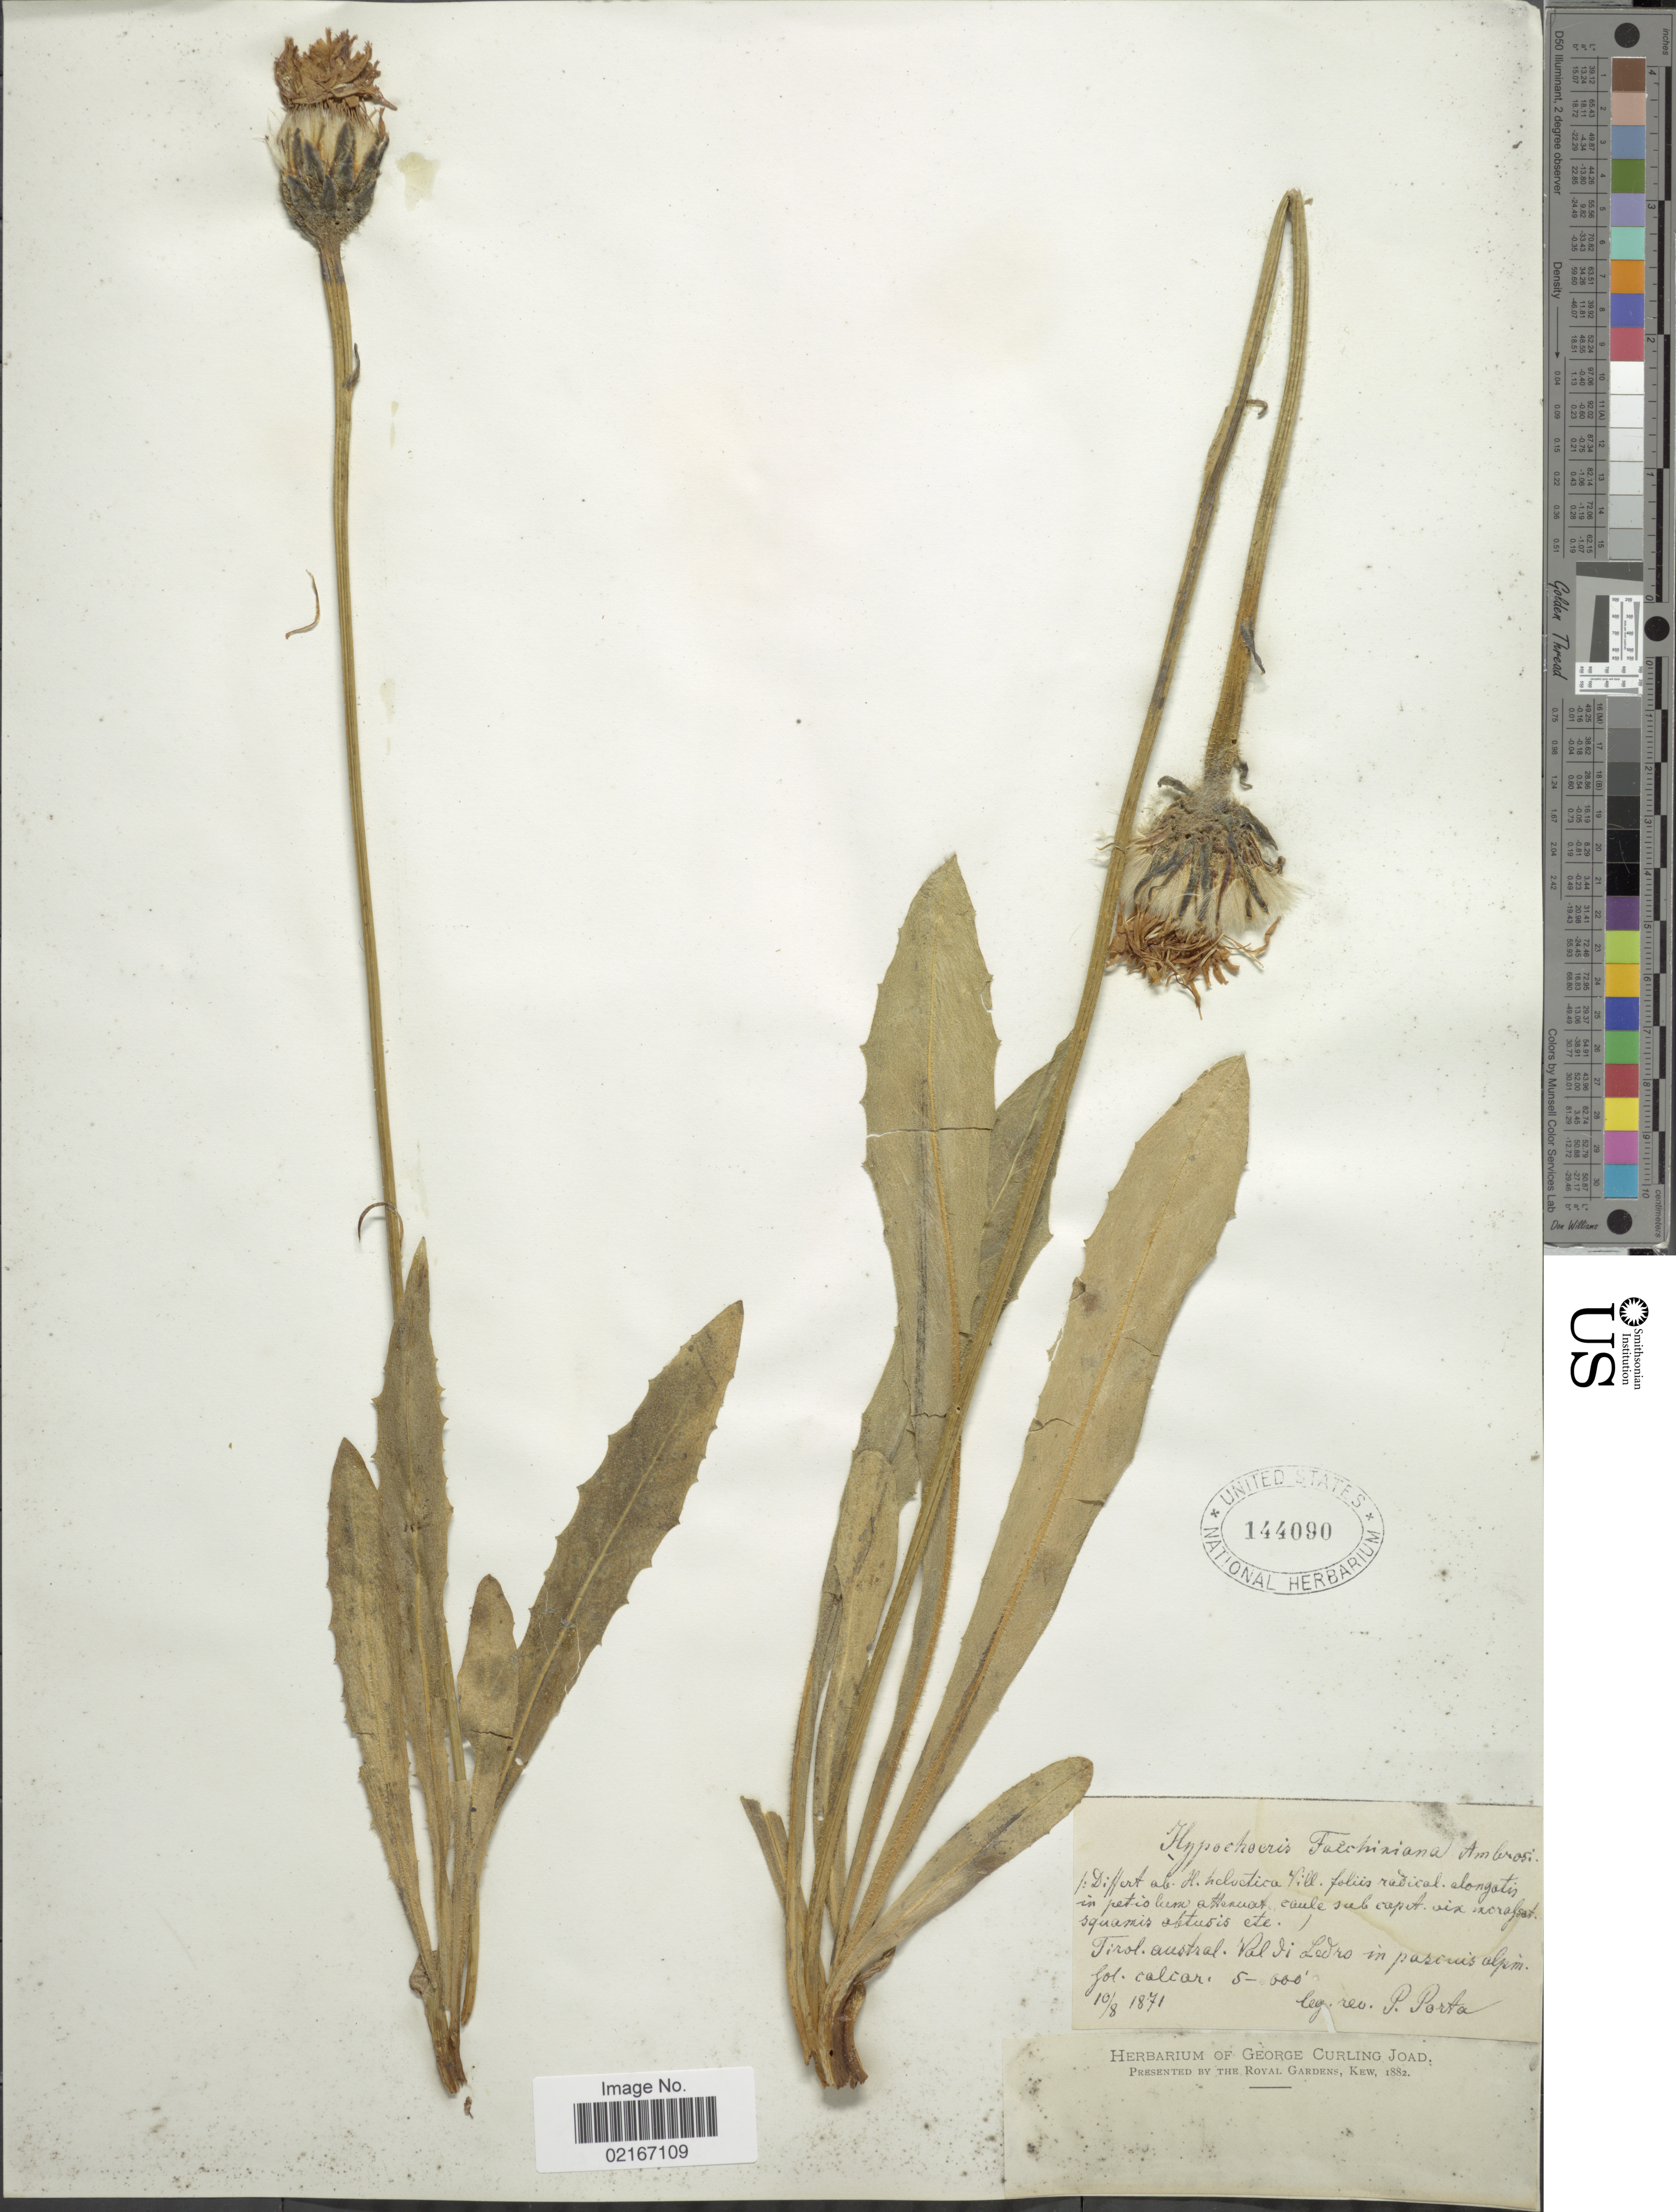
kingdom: Plantae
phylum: Tracheophyta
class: Magnoliopsida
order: Asterales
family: Asteraceae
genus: Hypochaeris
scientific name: Hypochaeris uniflora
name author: Vill.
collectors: P. Porta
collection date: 1871-08-10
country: Austria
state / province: Tirol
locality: Valle di Ledro in pascuis alpim folio calcareo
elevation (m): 1524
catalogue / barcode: US 144090